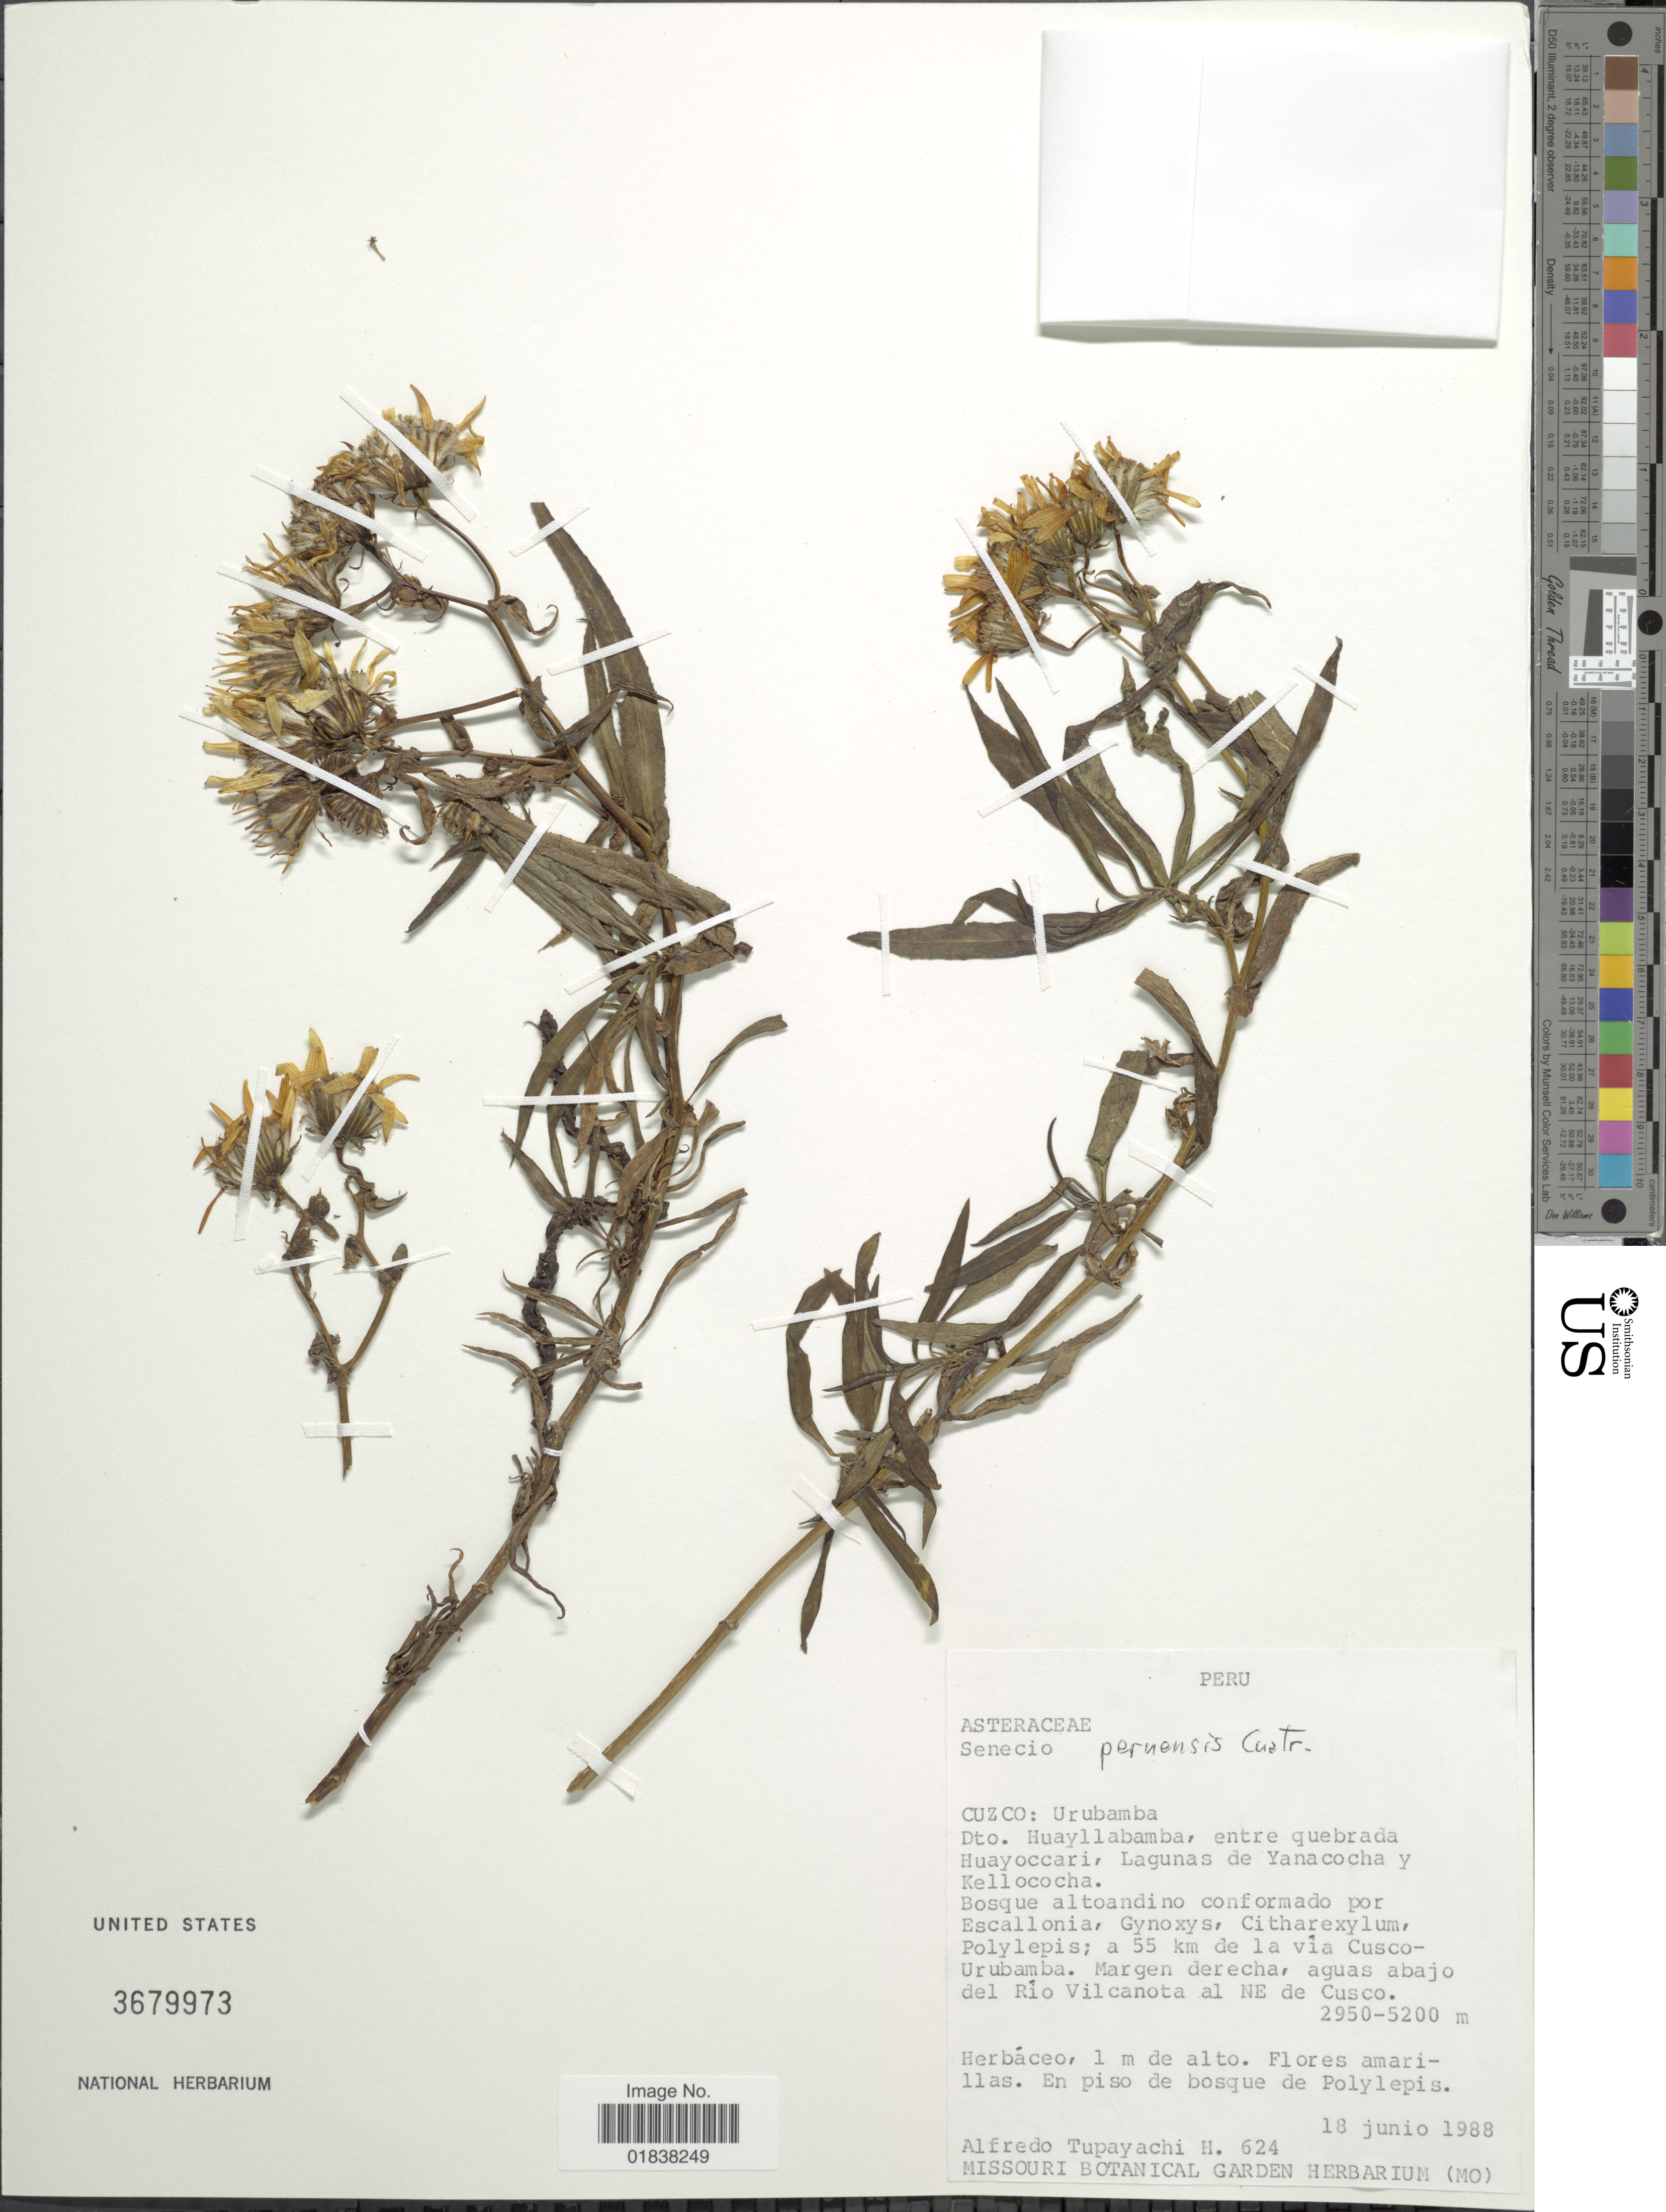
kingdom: Plantae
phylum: Tracheophyta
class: Magnoliopsida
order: Asterales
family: Asteraceae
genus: Senecio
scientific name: Senecio peruensis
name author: Cuatrec.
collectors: A. Tupayachi H.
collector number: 624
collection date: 1988-06-18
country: Peru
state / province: Cusco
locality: Urubamba, Dto. Huayllabamba, entre quebrada Huayoccari, Lagunas de Yanacocha y Kellococha, a 55 km de la via Cusco-Urubamba, aguas abajo del Rio Vilcanota al NE de Cusco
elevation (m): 2950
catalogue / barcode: US 3679973